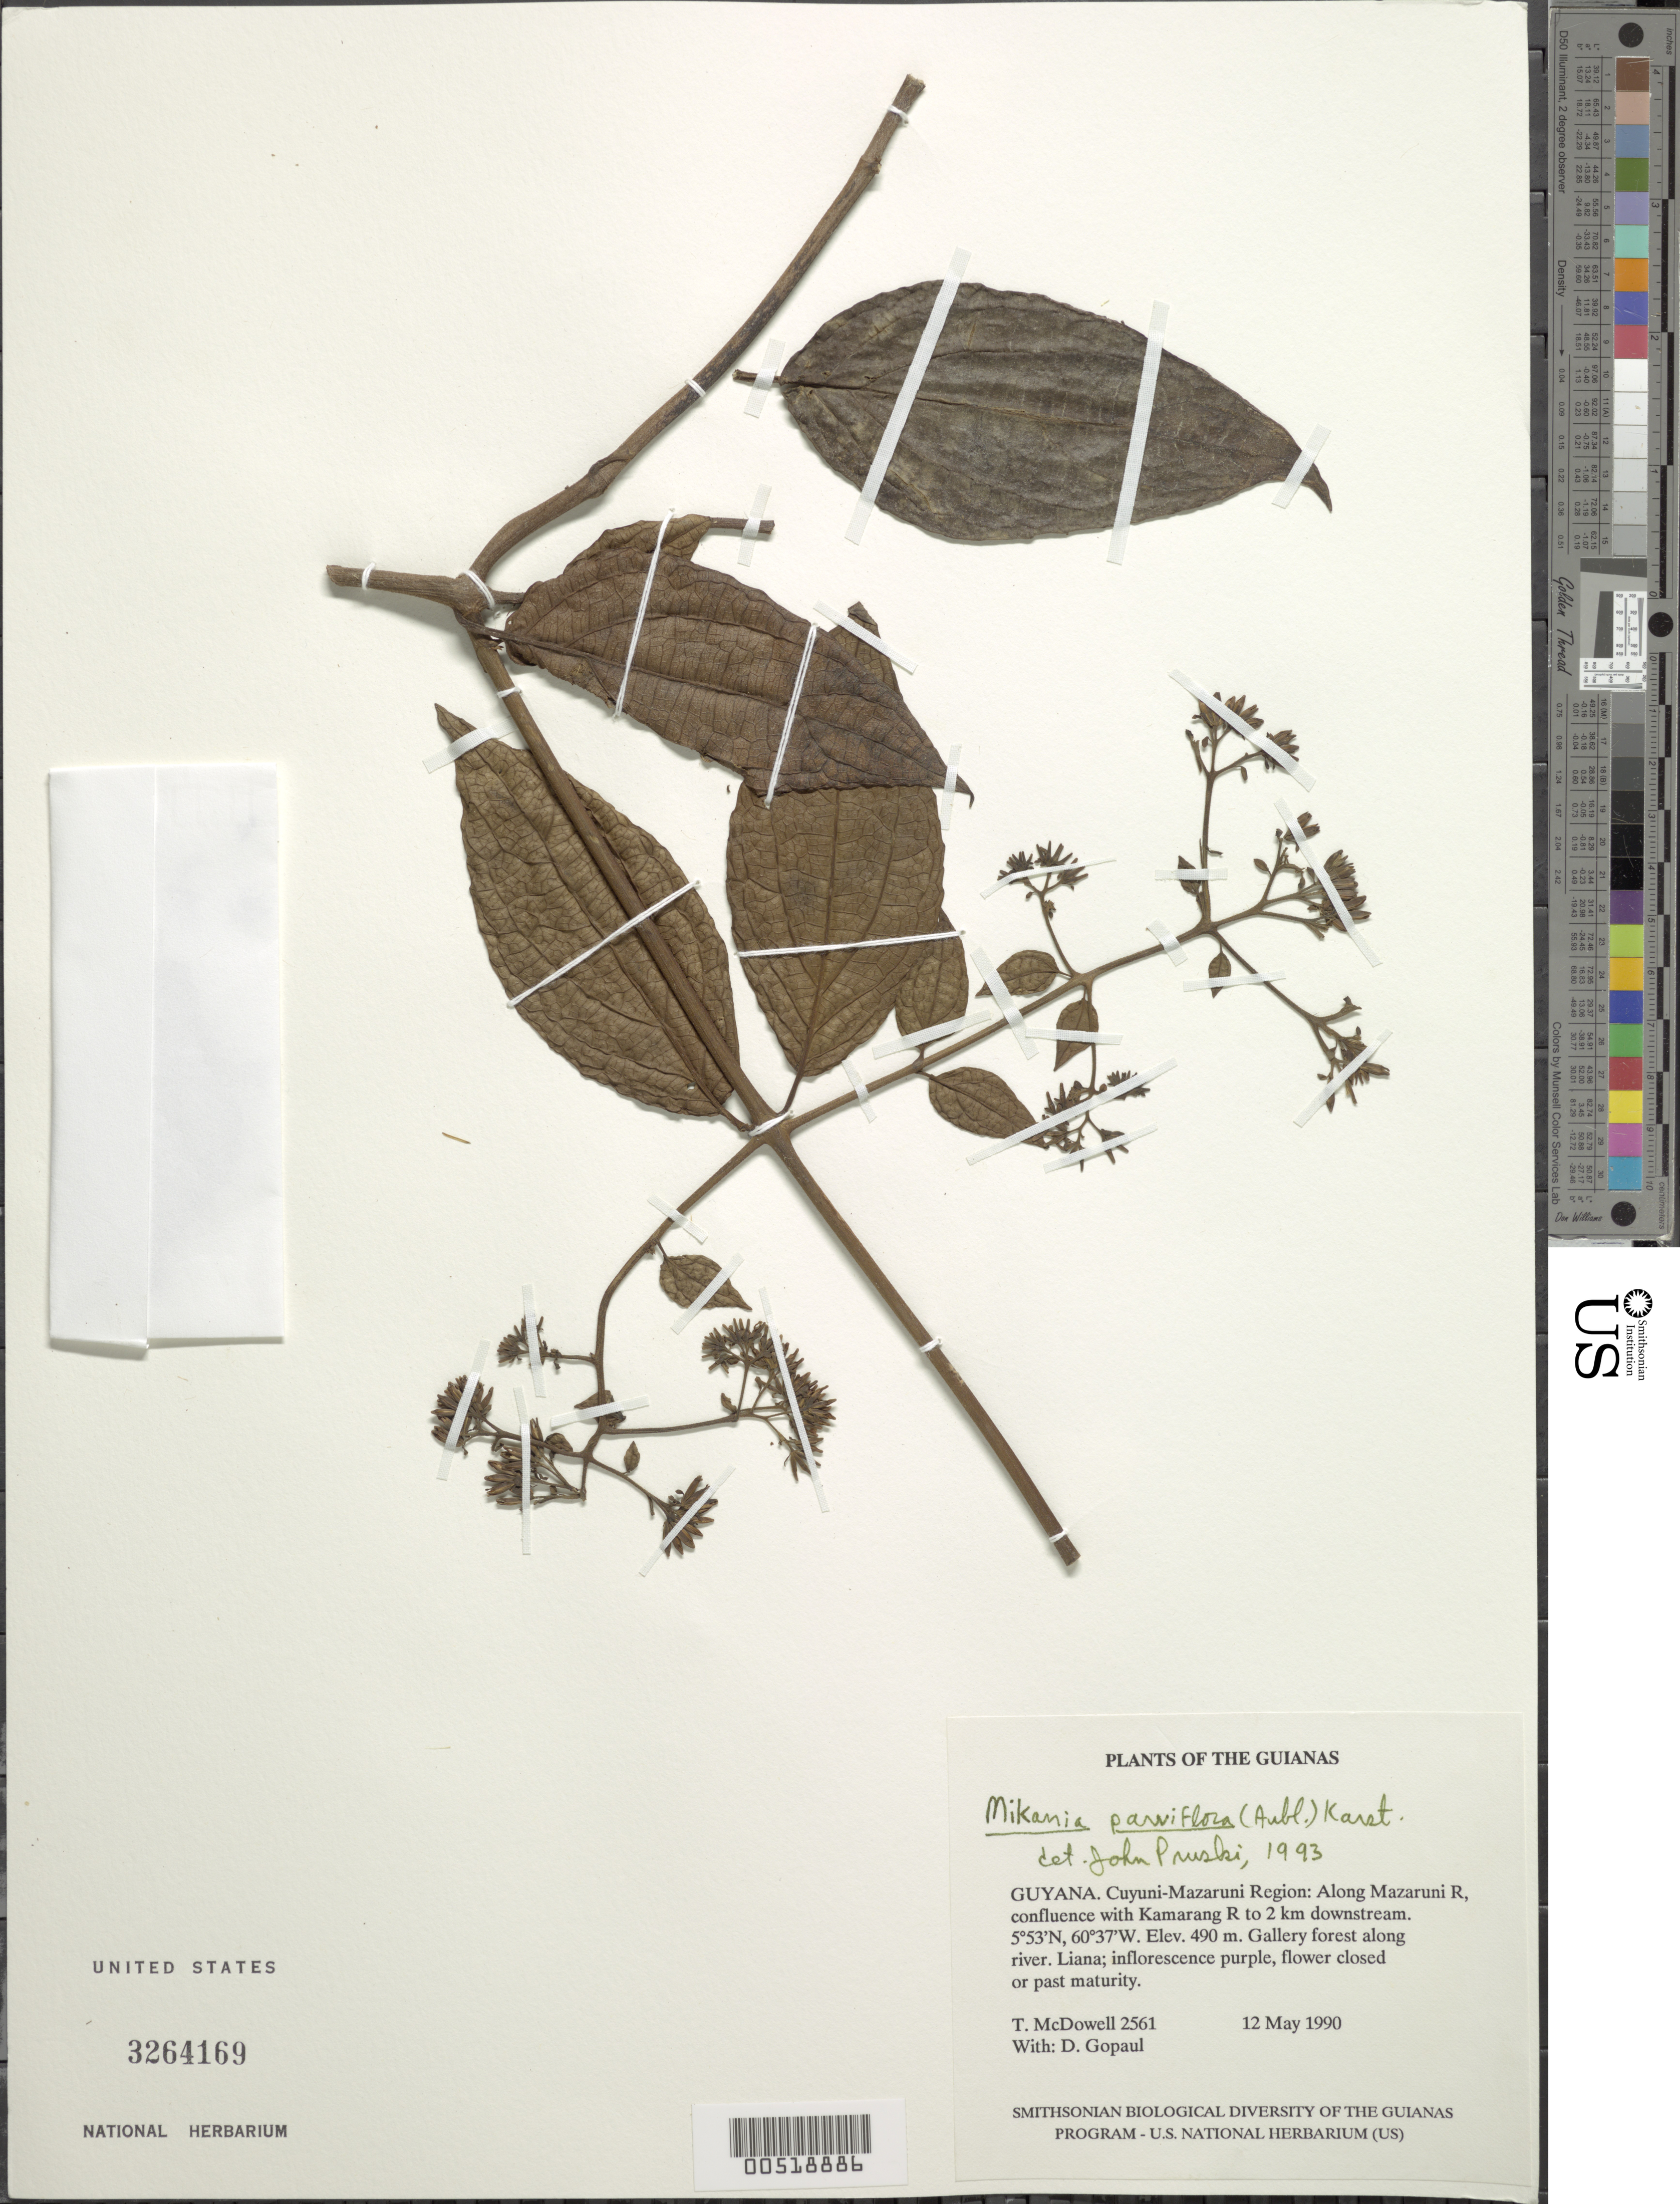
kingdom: Plantae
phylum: Tracheophyta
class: Magnoliopsida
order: Asterales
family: Asteraceae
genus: Mikania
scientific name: Mikania parviflora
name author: (Aubl.) H. Karst.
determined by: Pruski, J. F.; Funk, V. A.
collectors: T. McDowell & D. Gopaul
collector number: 2561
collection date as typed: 12 May 1990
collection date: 1990-05-12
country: Guyana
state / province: Cuyuni-Mazaruni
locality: Along Mazaruni R, confluence with Kamarang R to 2 km downstream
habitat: Gallery forest along river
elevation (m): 490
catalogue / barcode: US 3264169